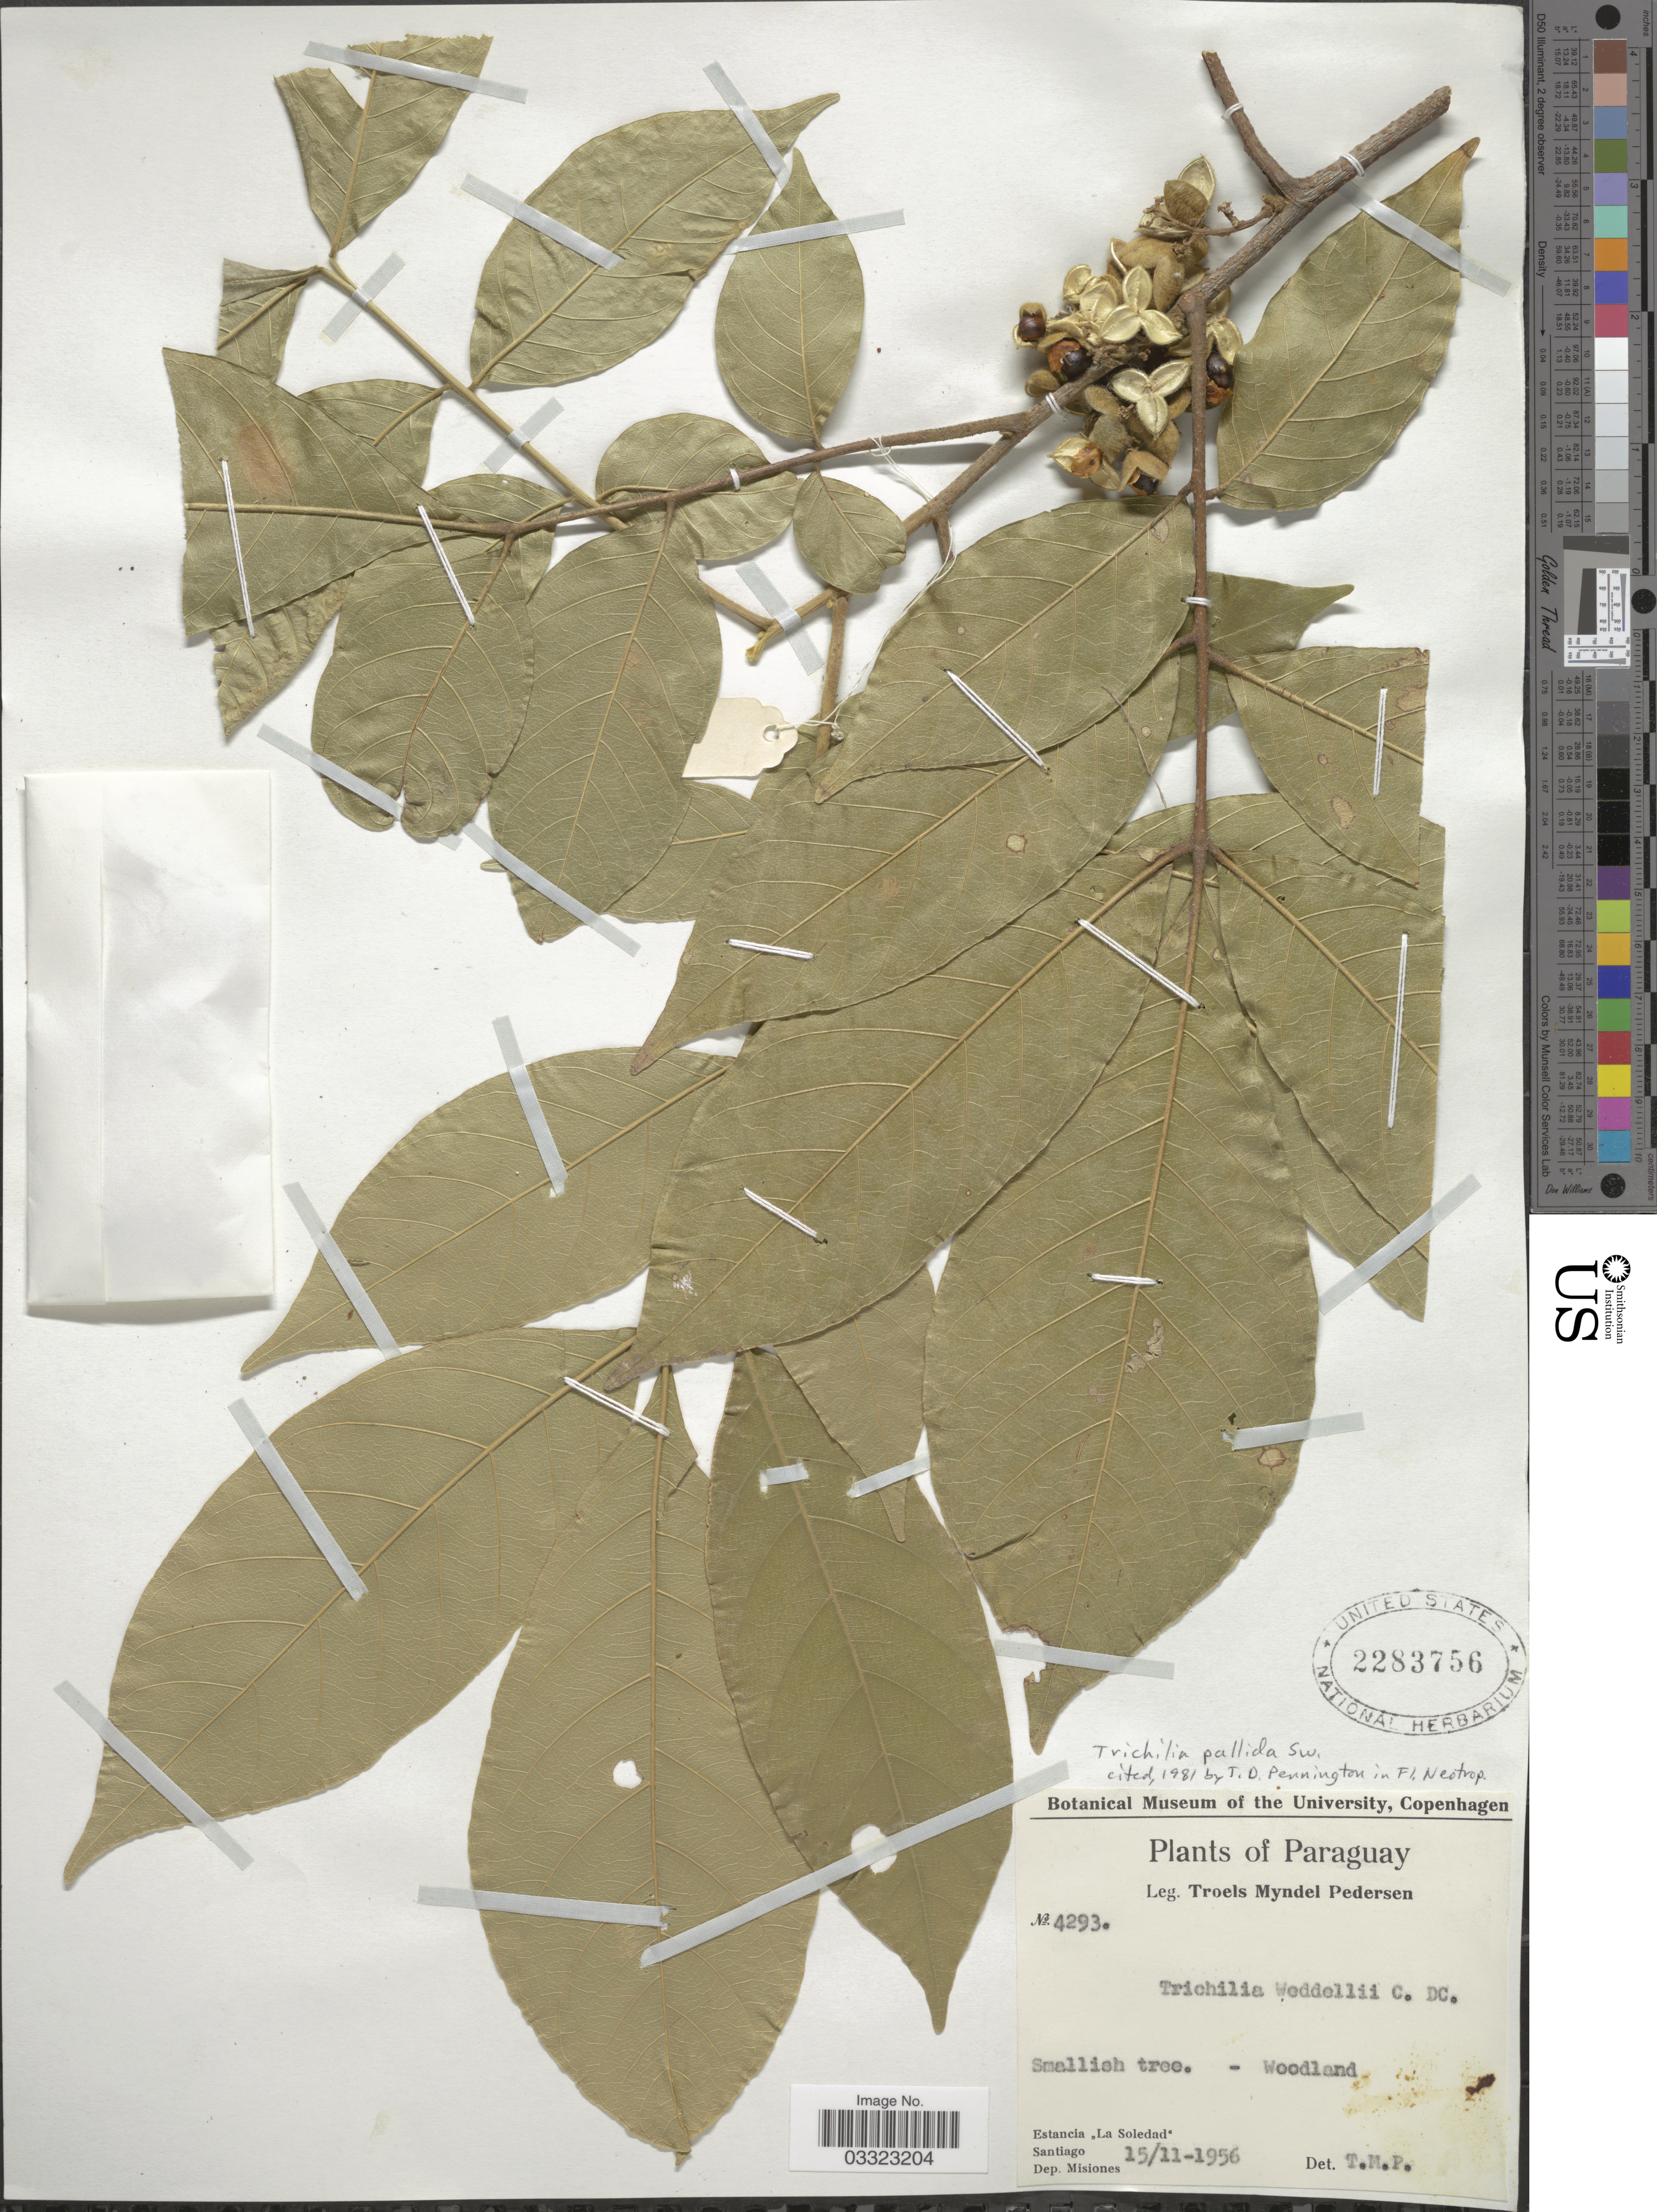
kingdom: Plantae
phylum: Tracheophyta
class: Magnoliopsida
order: Sapindales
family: Meliaceae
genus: Trichilia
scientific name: Trichilia pallida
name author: Sw.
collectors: T. Pederson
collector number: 4293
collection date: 1956-11-15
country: Paraguay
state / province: Misiones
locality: Estancia "La Soledad" Santiago. Dep. Misiones.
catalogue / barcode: US 2283756